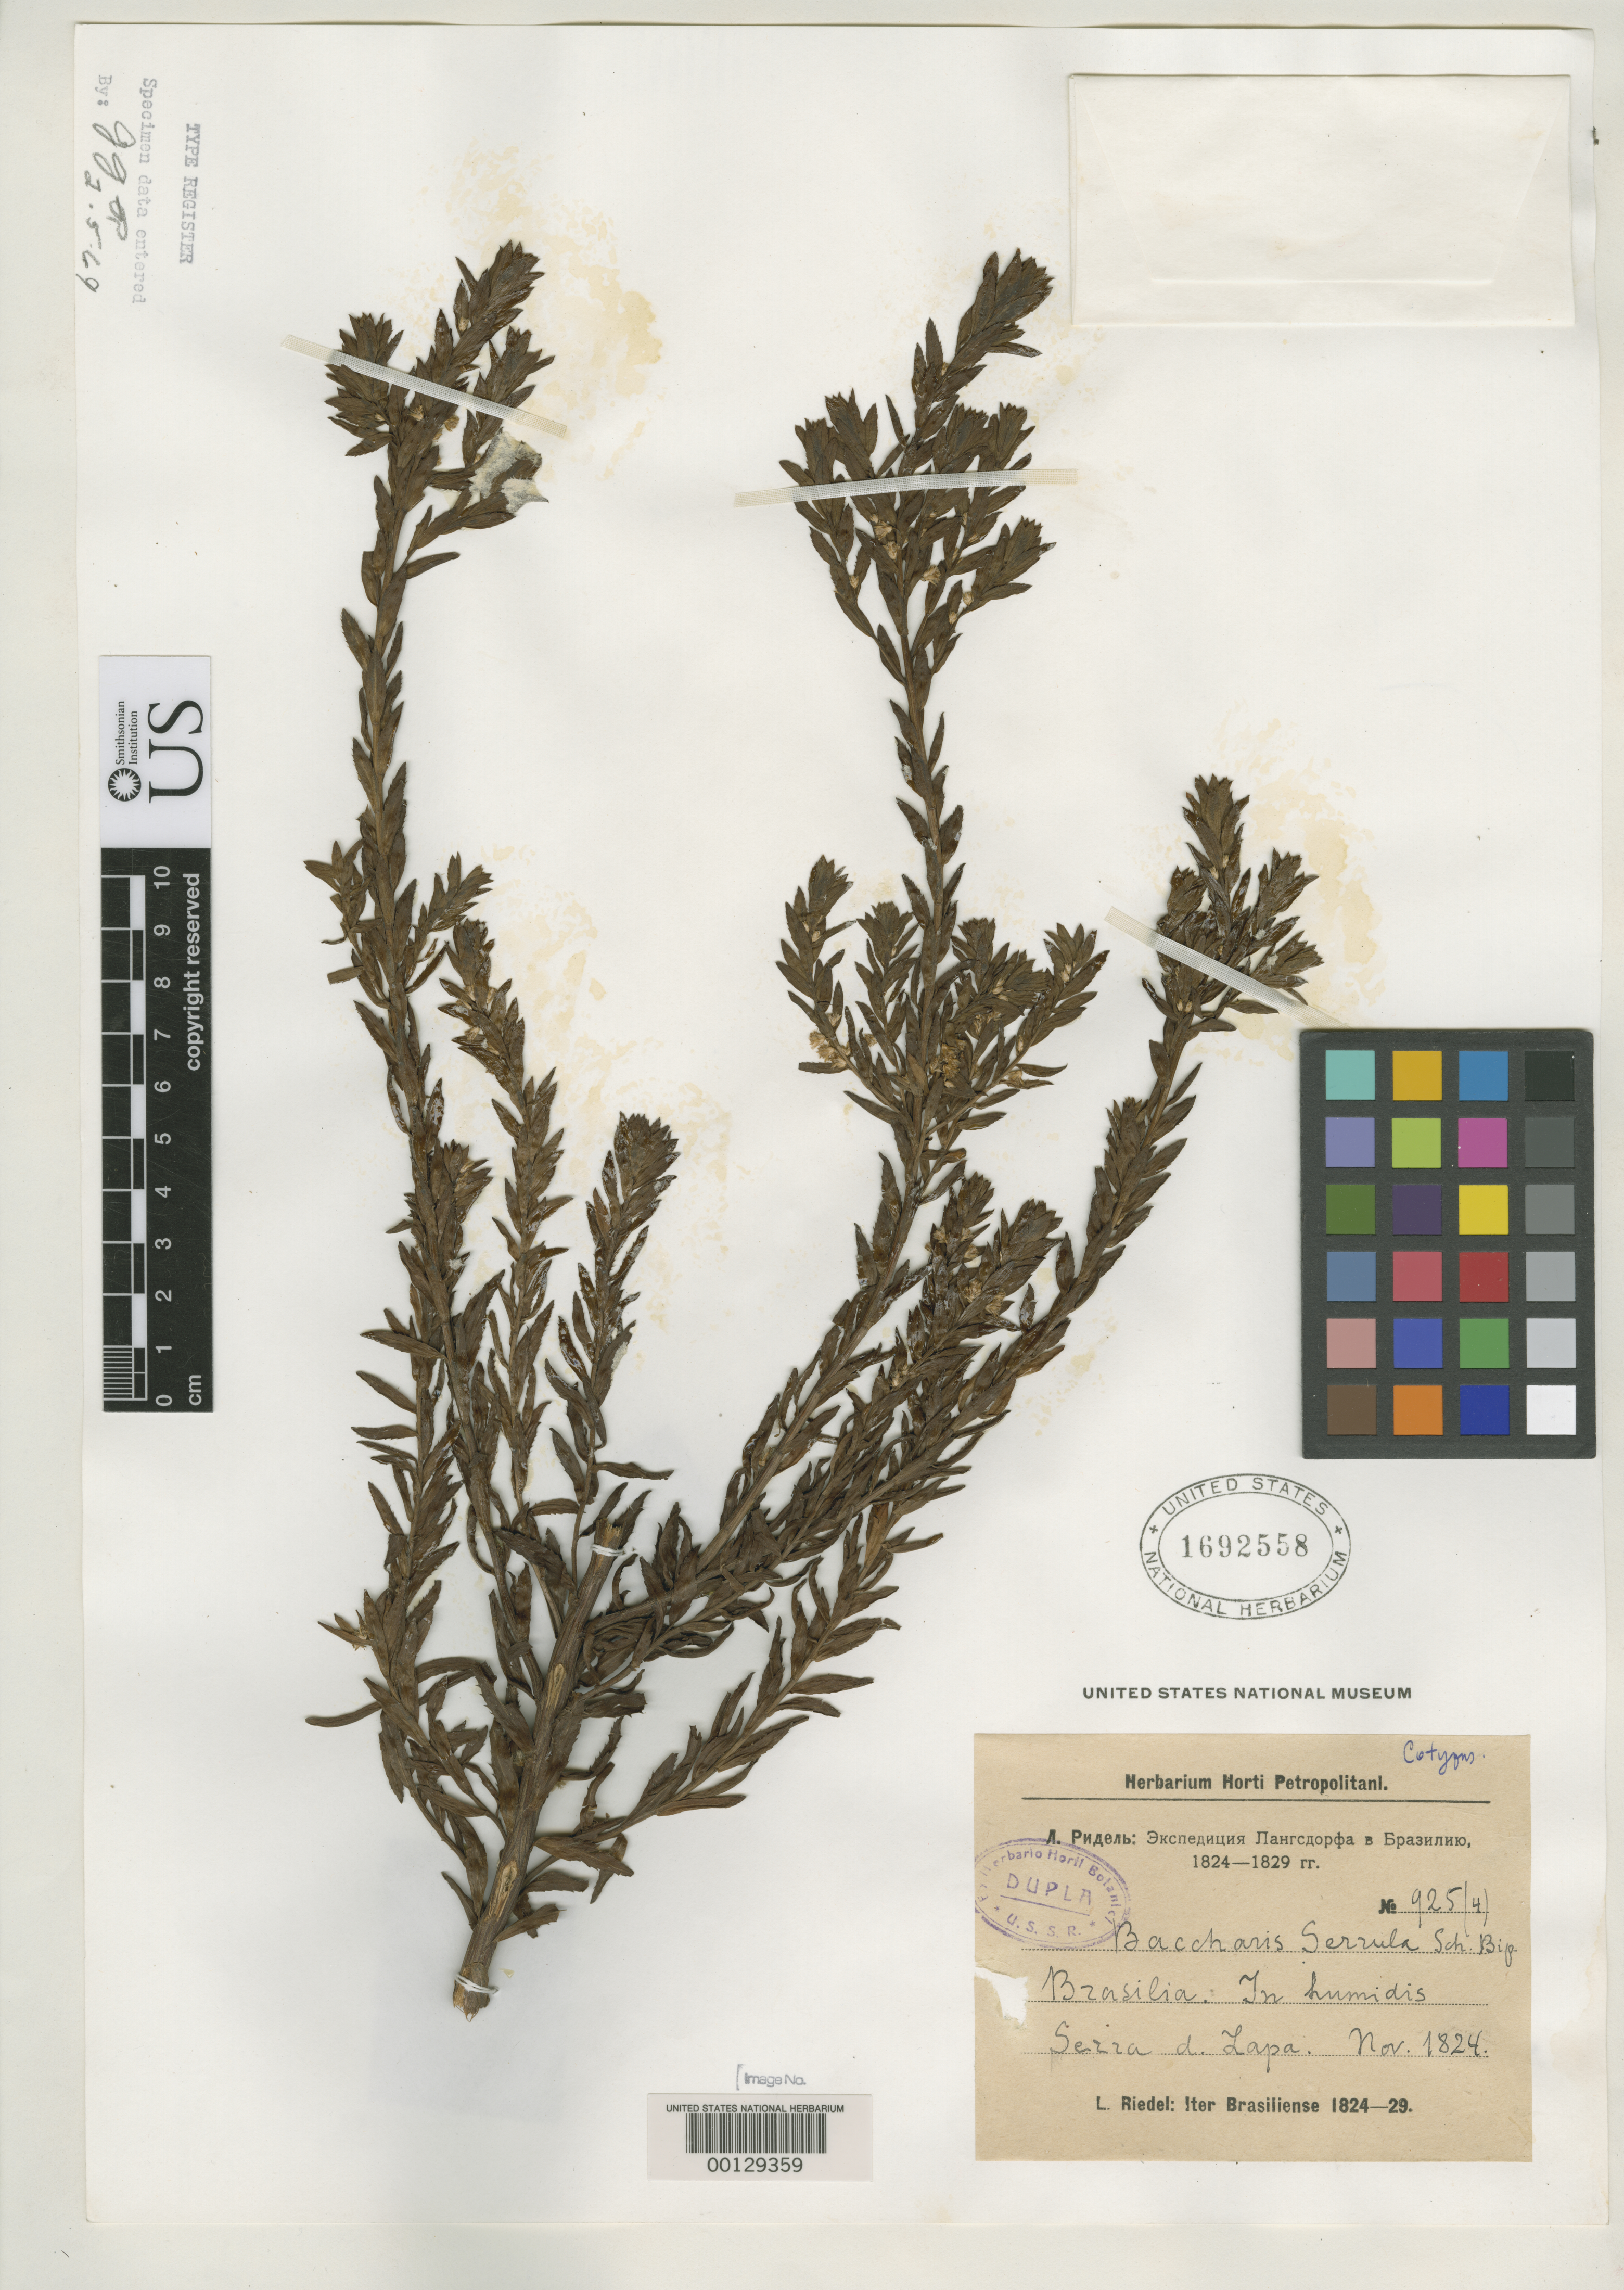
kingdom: Plantae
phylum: Tracheophyta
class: Magnoliopsida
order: Asterales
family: Asteraceae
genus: Baccharis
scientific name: Baccharis serrula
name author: Sch. Bip. ex Baker in Mart.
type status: Isotype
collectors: L. Riedel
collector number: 925a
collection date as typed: Nov 1824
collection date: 1824-11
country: Brazil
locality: Serra da Lapa.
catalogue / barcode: US 1692558